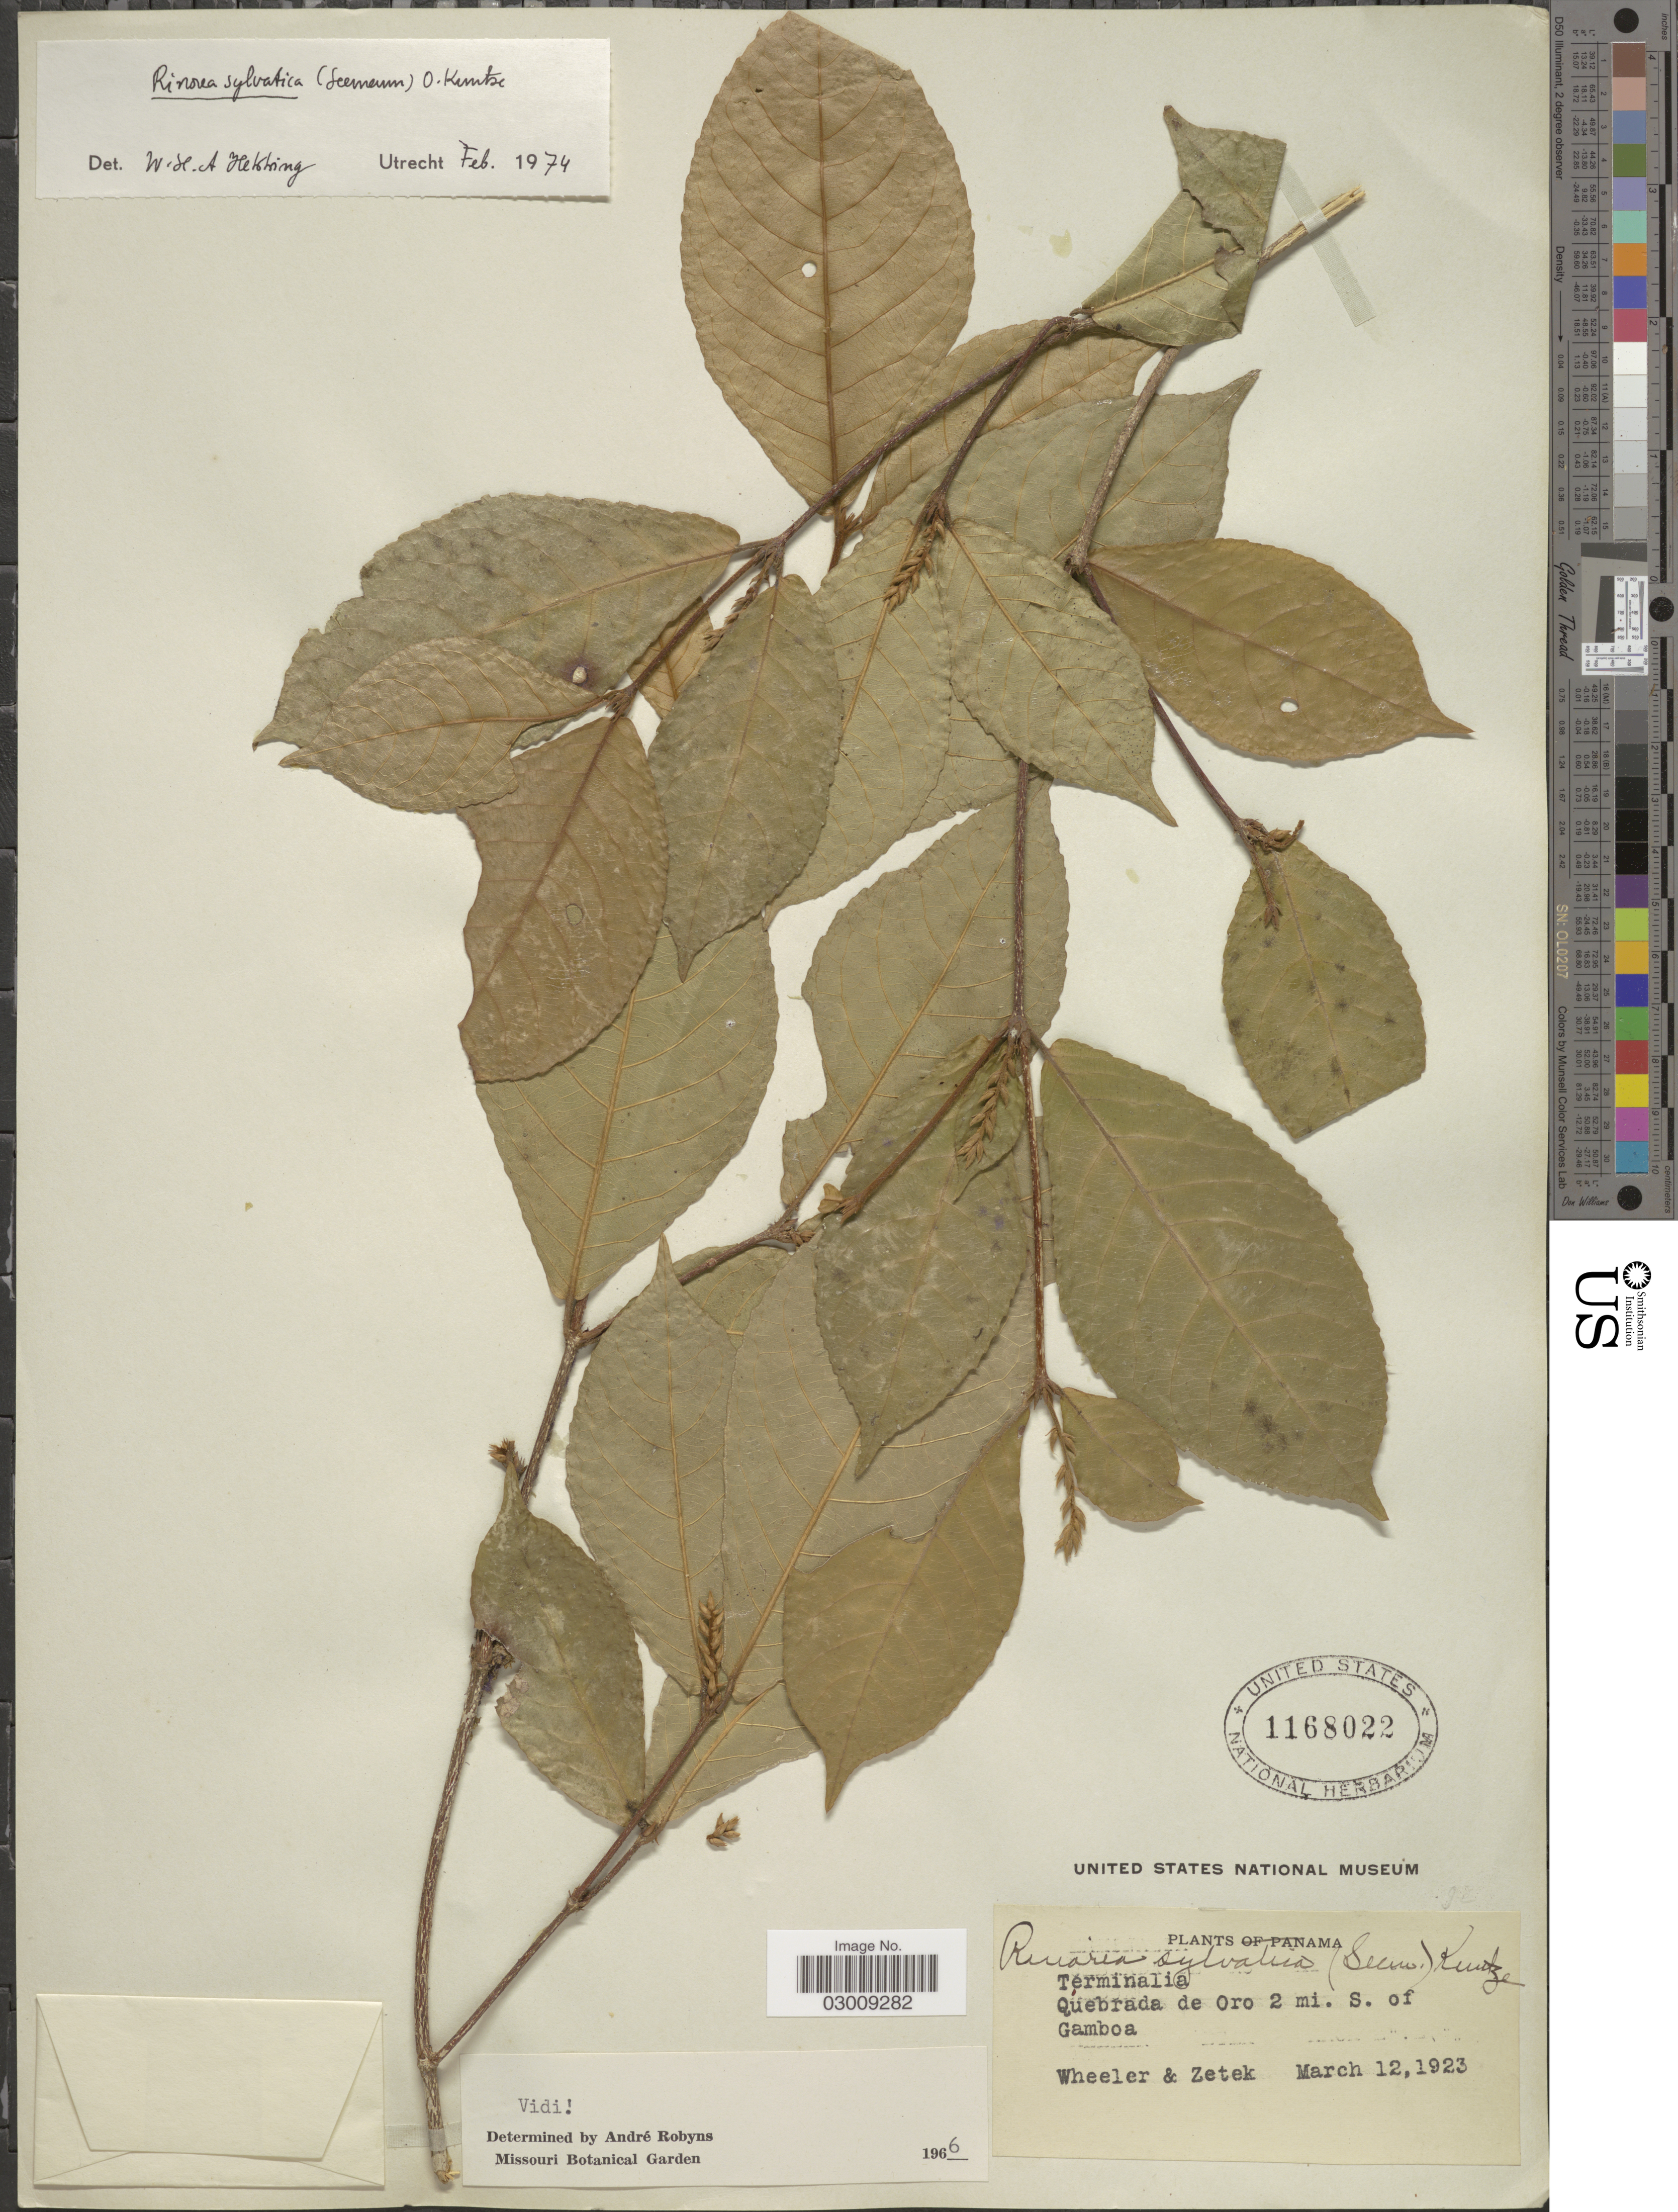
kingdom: Plantae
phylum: Tracheophyta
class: Magnoliopsida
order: Malpighiales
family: Violaceae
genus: Rinorea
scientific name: Rinorea sylvatica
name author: (Seem.) Kuntze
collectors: -- Wheeler & -. Zetek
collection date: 1923-03-12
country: Panama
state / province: Colón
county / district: Canal Zone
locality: Quebrada de Oro 2 mi. S. of Gamboa.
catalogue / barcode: US 1168022